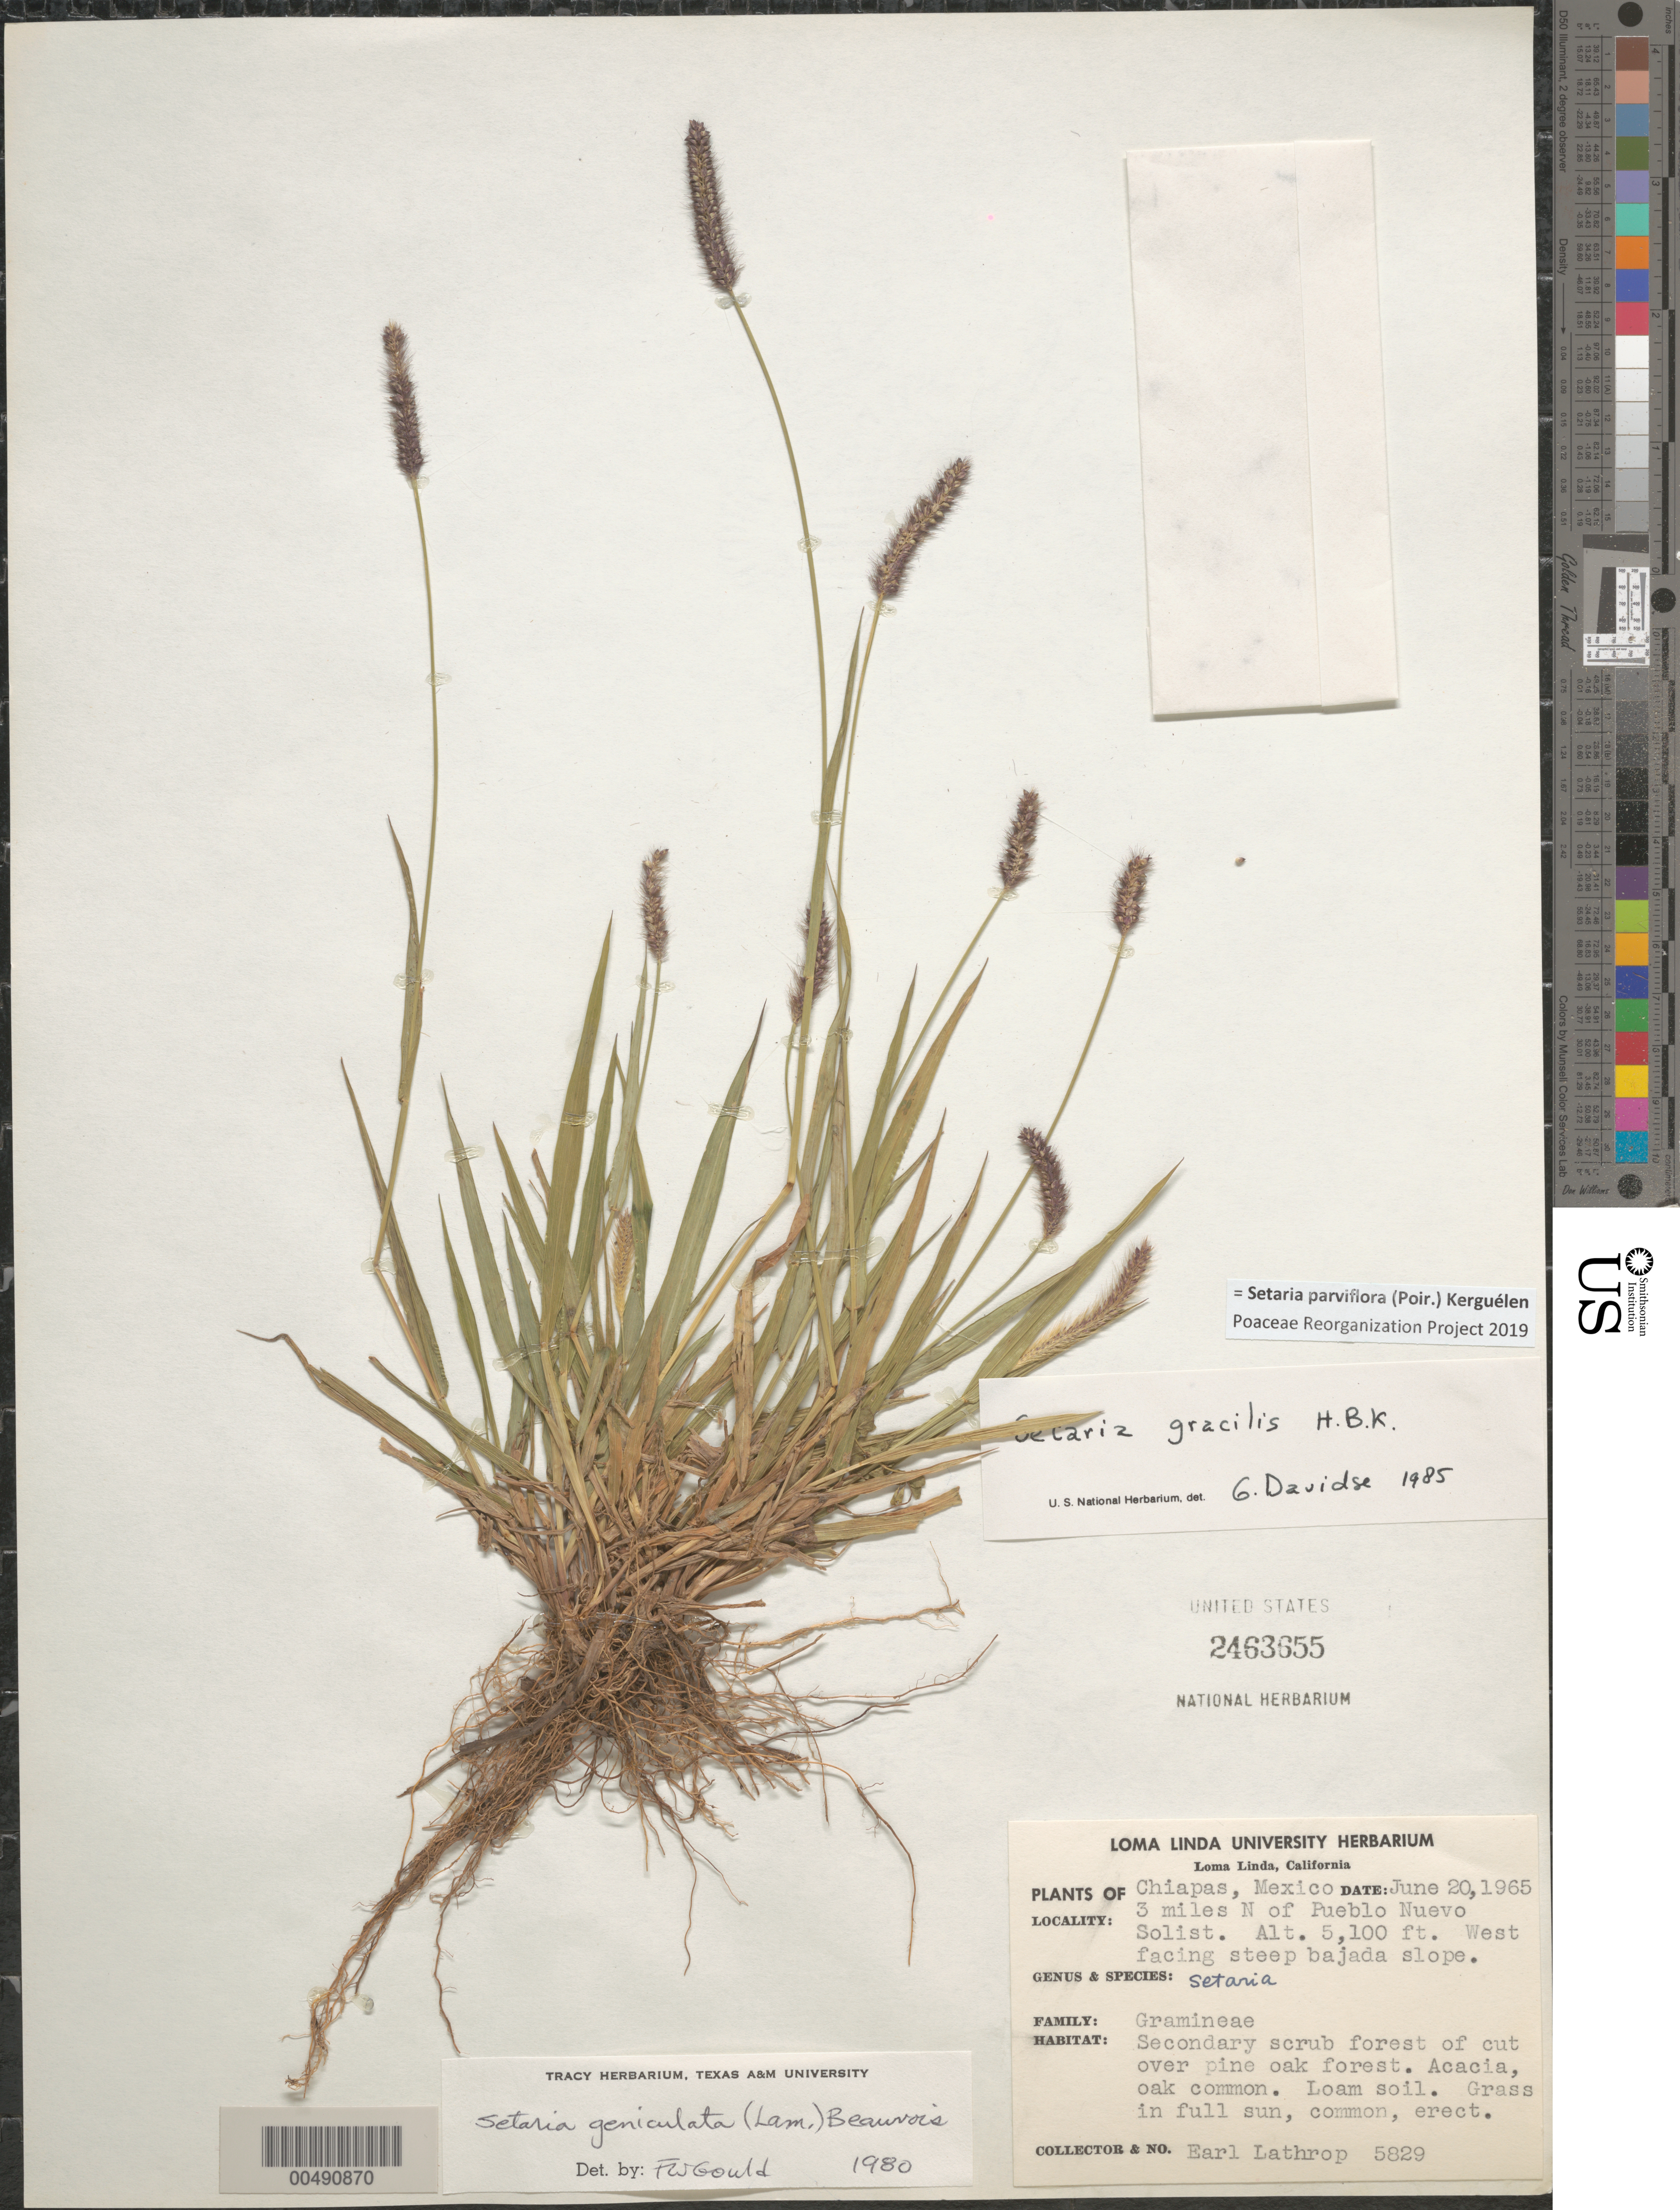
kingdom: Plantae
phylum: Tracheophyta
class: Liliopsida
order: Poales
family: Poaceae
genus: Setaria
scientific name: Setaria parviflora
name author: (Poir.) Kerguélen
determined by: Poaceae Reorganization Project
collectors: E. W. Lathrop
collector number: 5829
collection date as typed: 20 Jun 1965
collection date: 1965-06-20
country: Mexico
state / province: Chiapas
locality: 3 mi N of Pueblo Nuevo Solistahuacán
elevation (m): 1554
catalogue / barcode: US 2463655